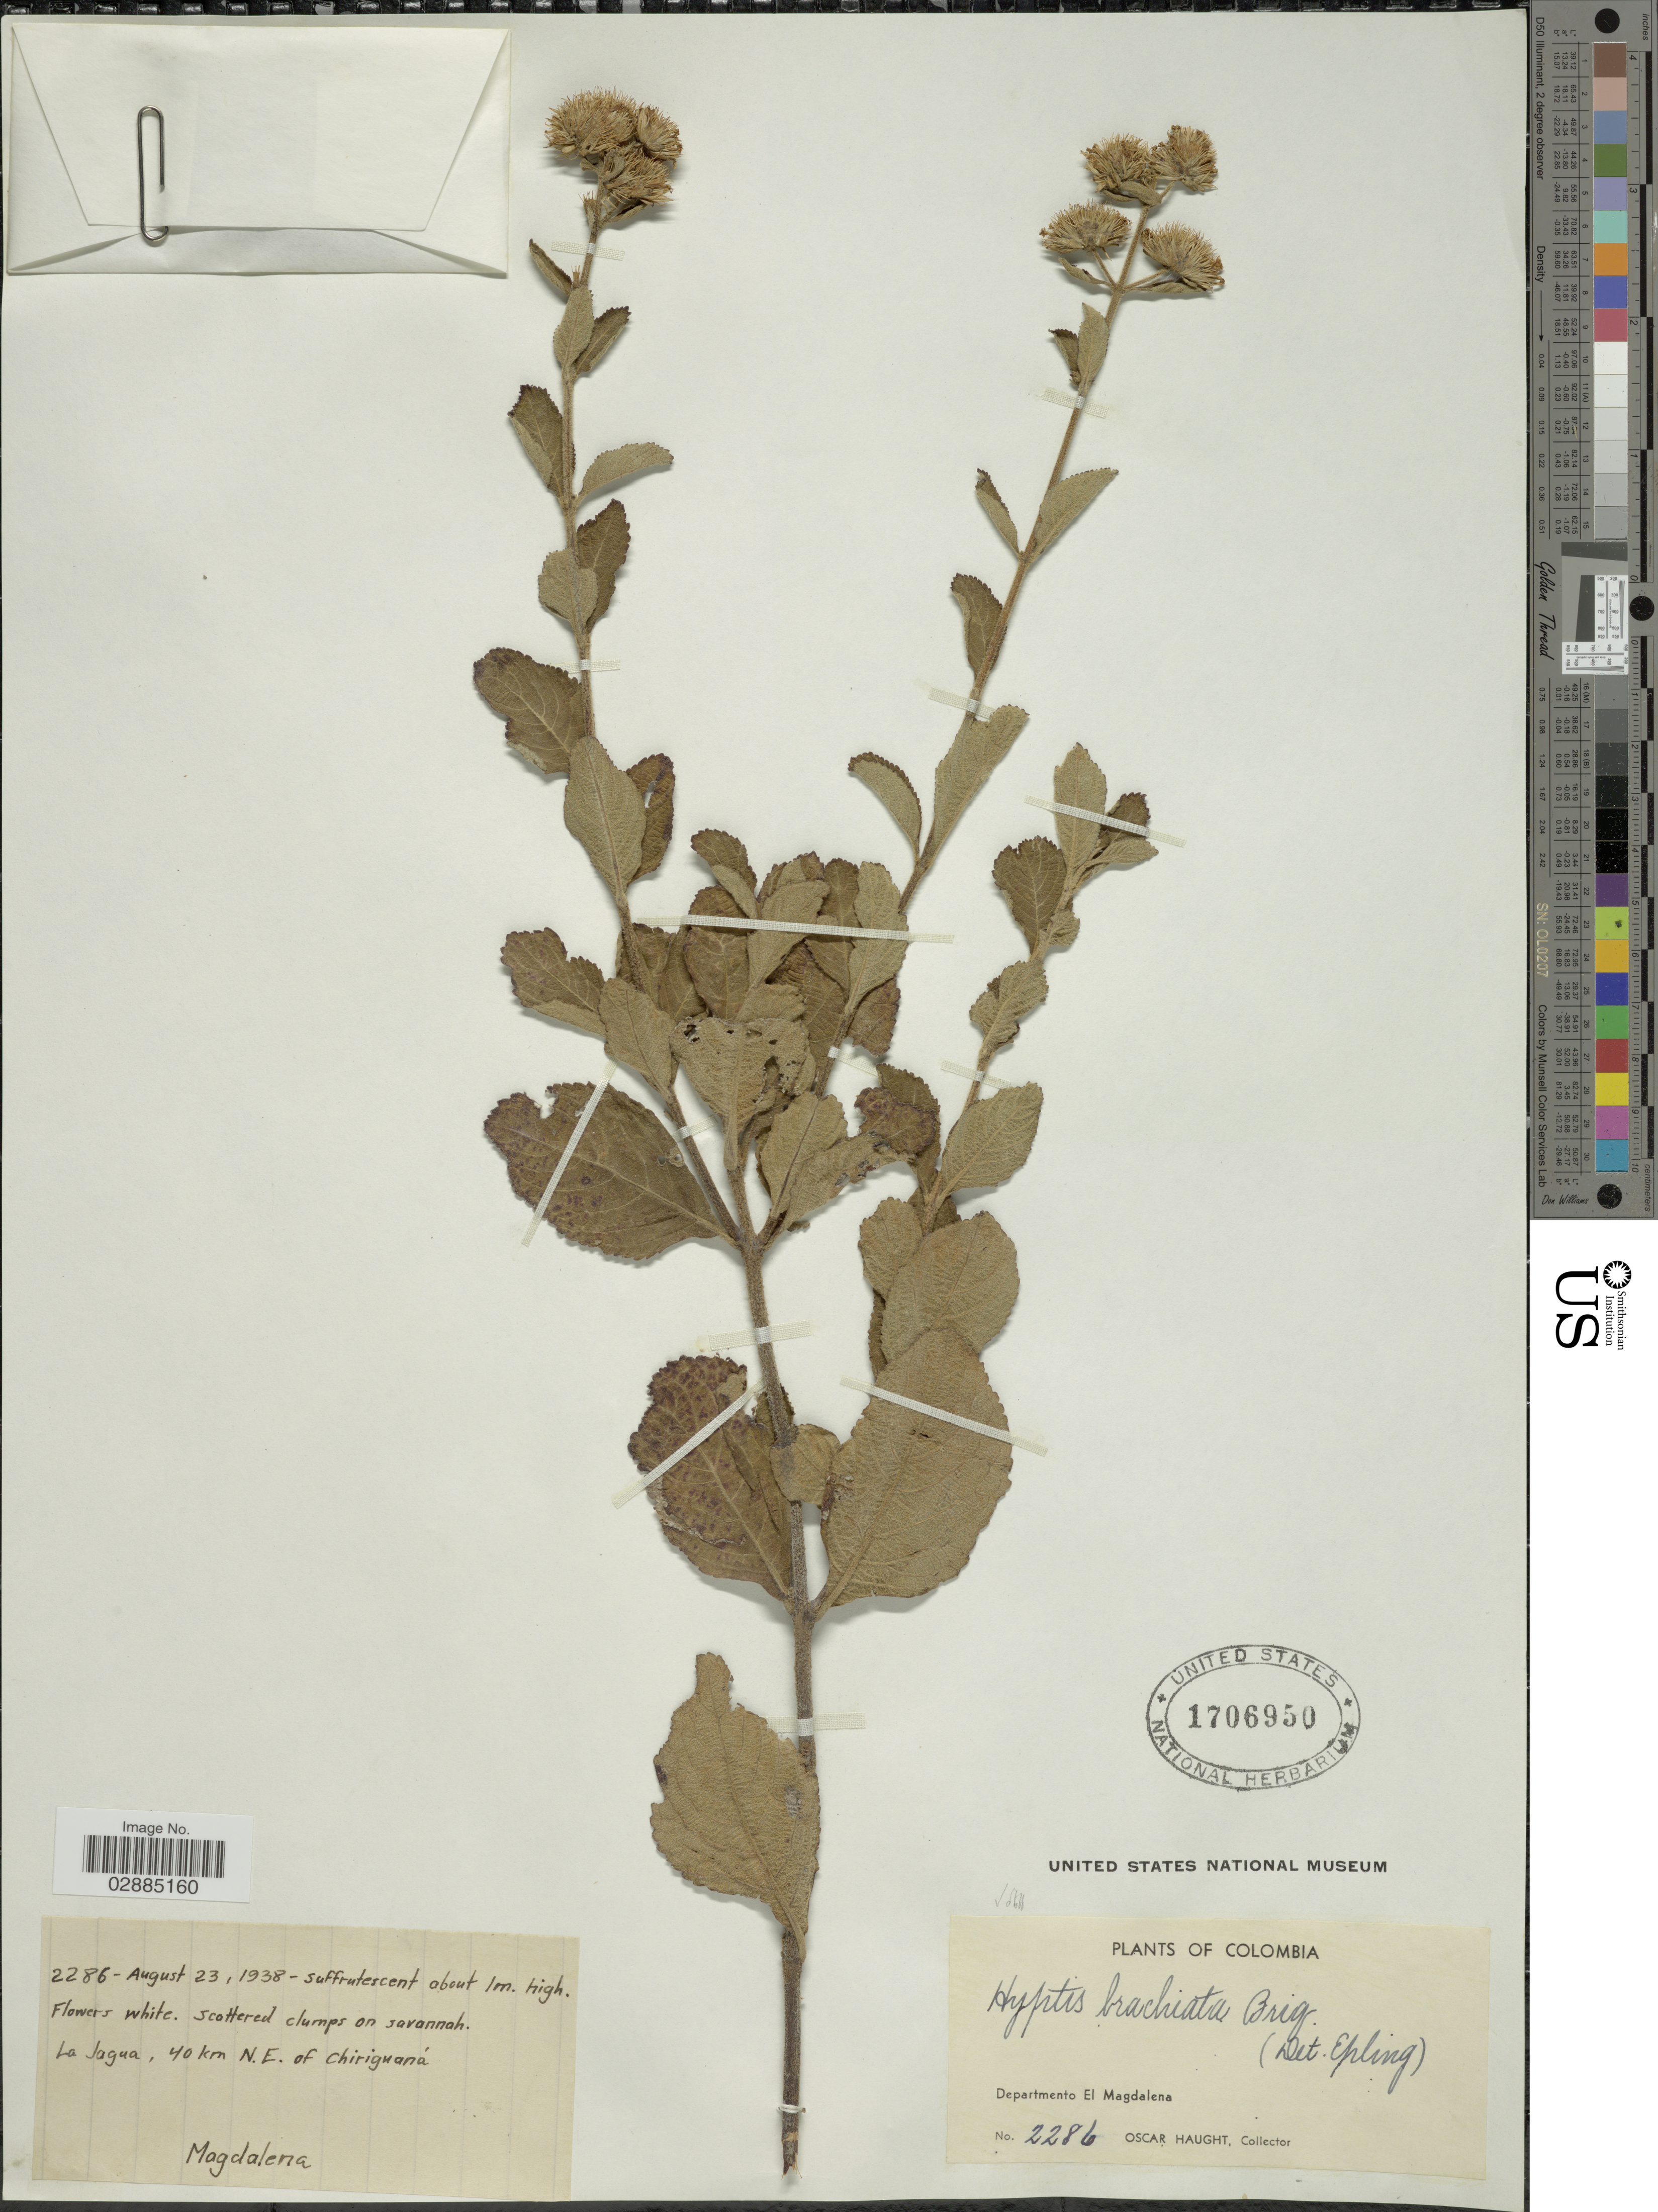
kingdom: Plantae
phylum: Tracheophyta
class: Magnoliopsida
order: Lamiales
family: Lamiaceae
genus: Hyptis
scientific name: Hyptis brachiata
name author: Briq.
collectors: O. Haught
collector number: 2286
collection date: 1938-08-23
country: Colombia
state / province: Magdalena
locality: Departamento El Magdalena, La Jagua, 40 km N.E. of Chiriguaná.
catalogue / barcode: US 1706950